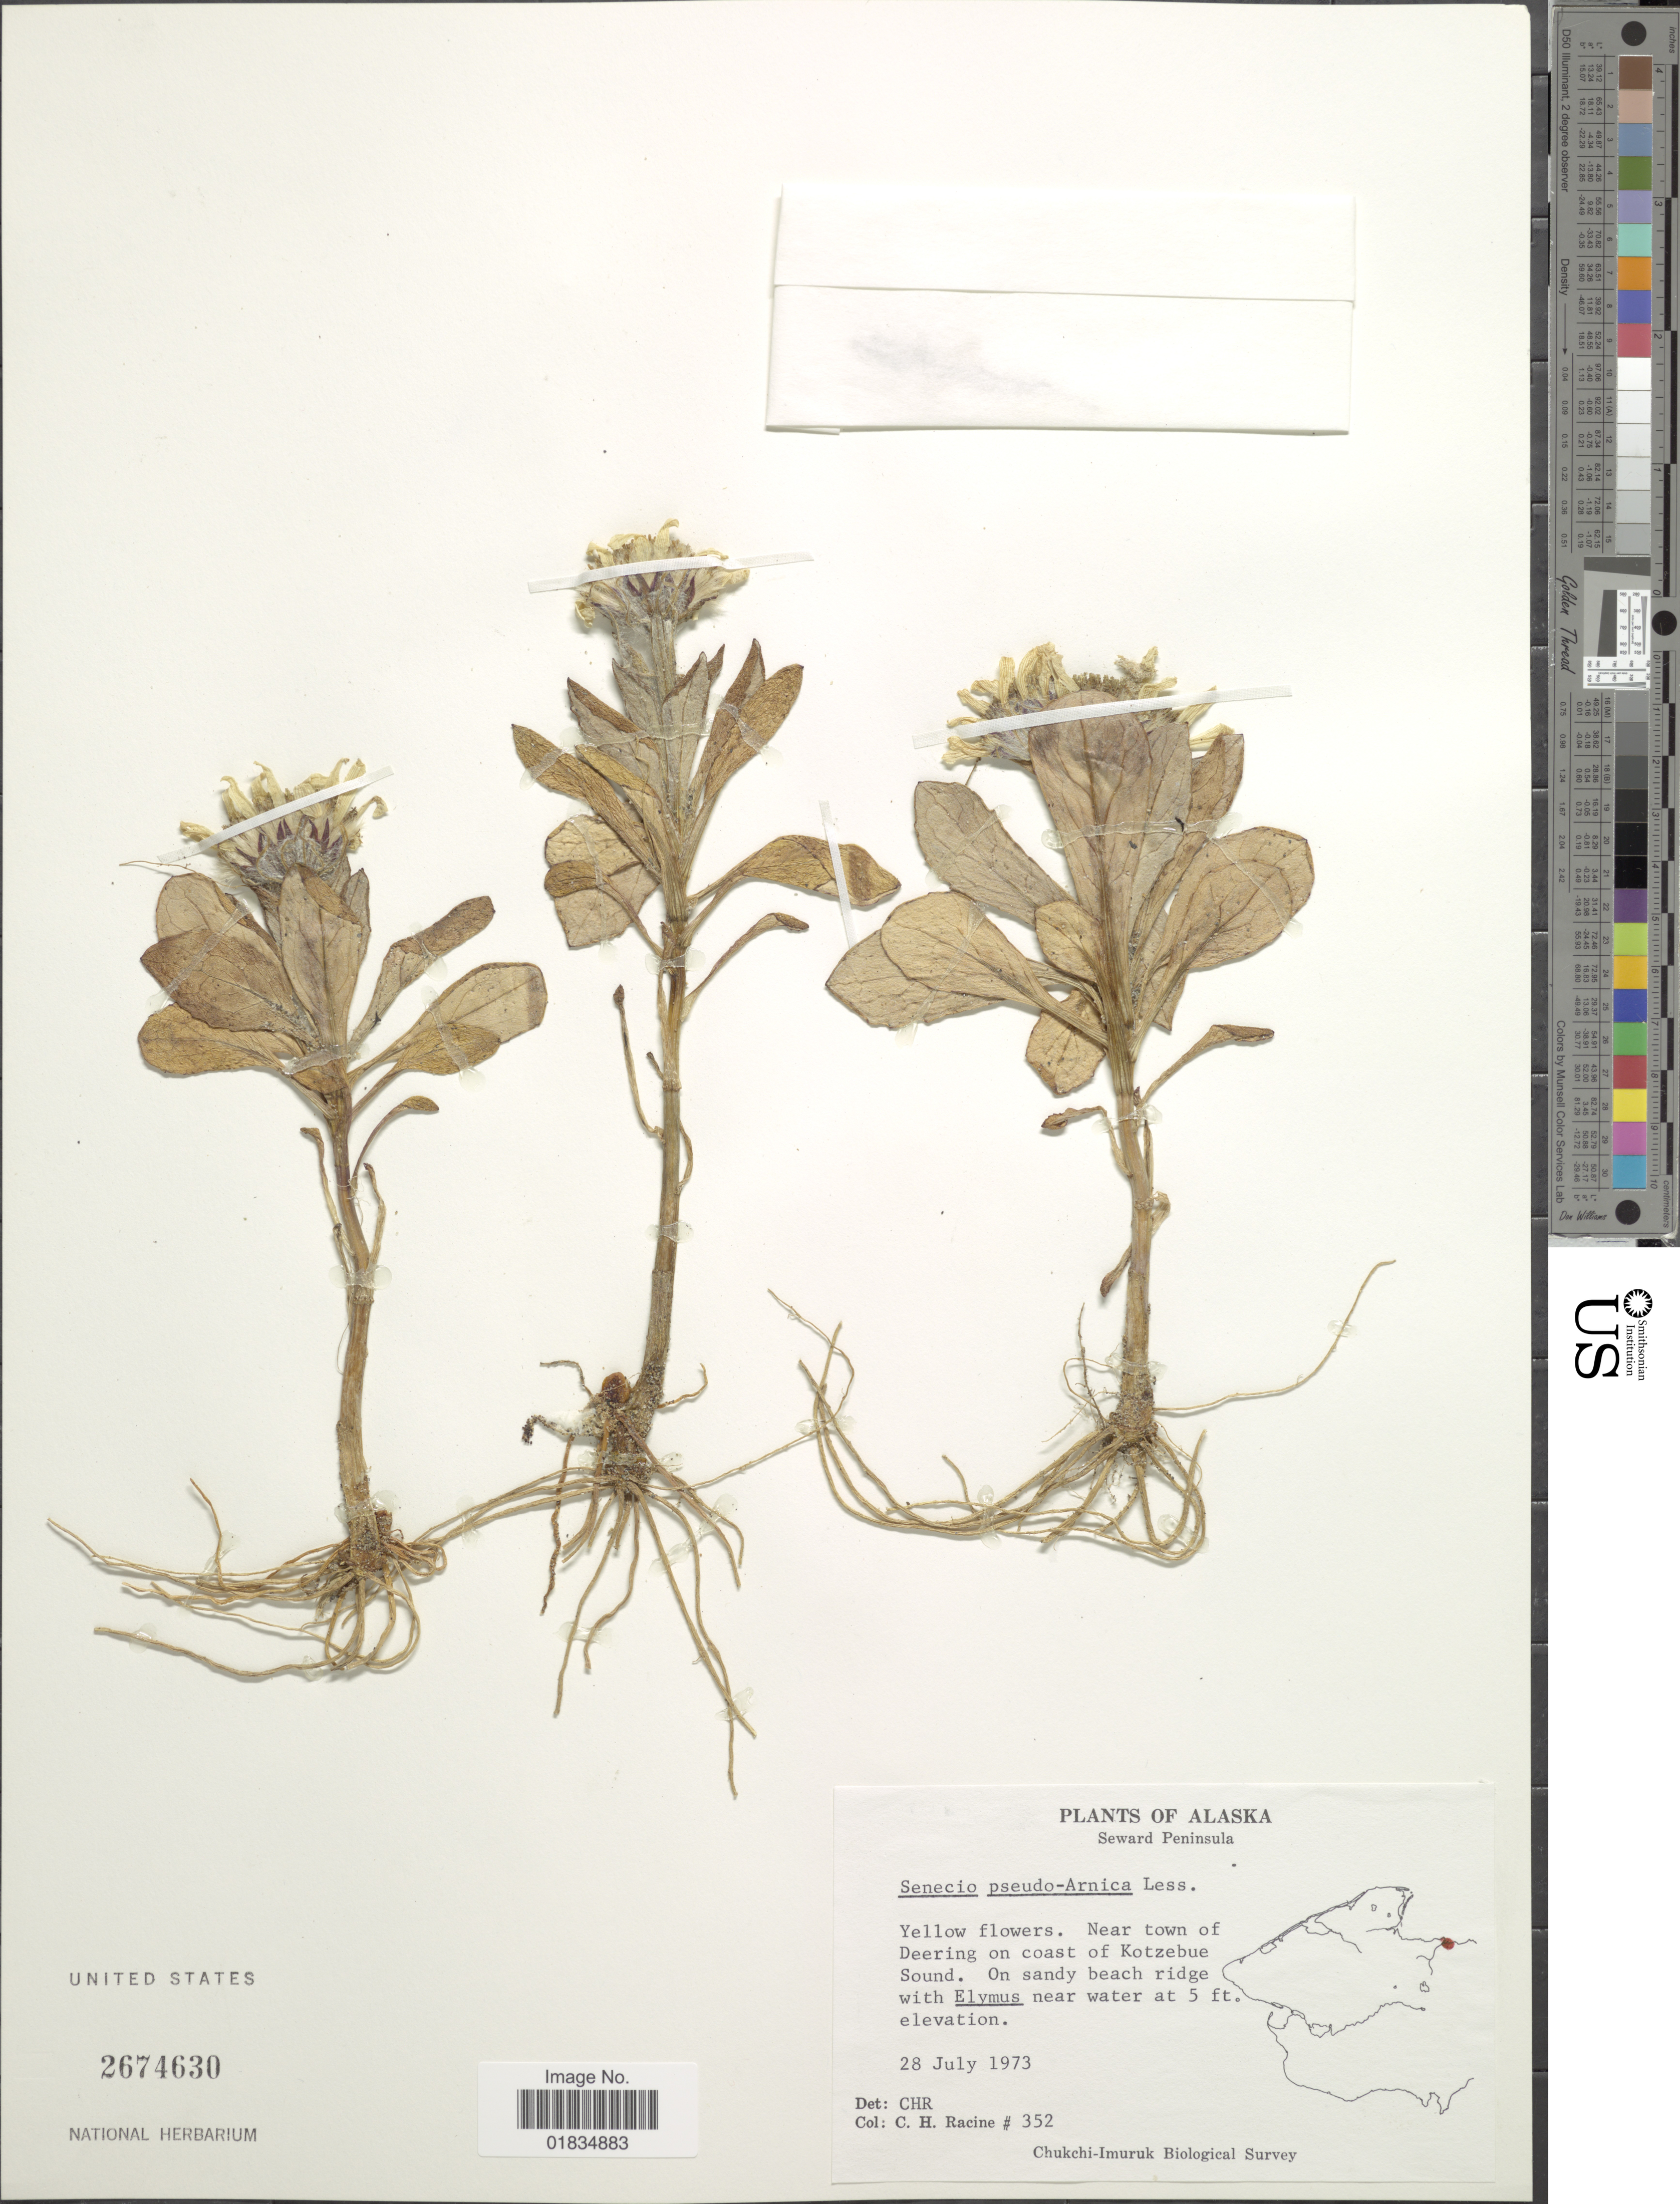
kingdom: Plantae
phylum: Tracheophyta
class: Magnoliopsida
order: Asterales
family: Asteraceae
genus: Senecio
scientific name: Senecio pseudoarnica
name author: Less.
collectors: C. Racine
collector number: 352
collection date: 1973-07-28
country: United States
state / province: Alaska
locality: Seward Peninsula, Near town of Deering on coast of Kotzebue Sound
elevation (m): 2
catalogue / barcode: US 2674630